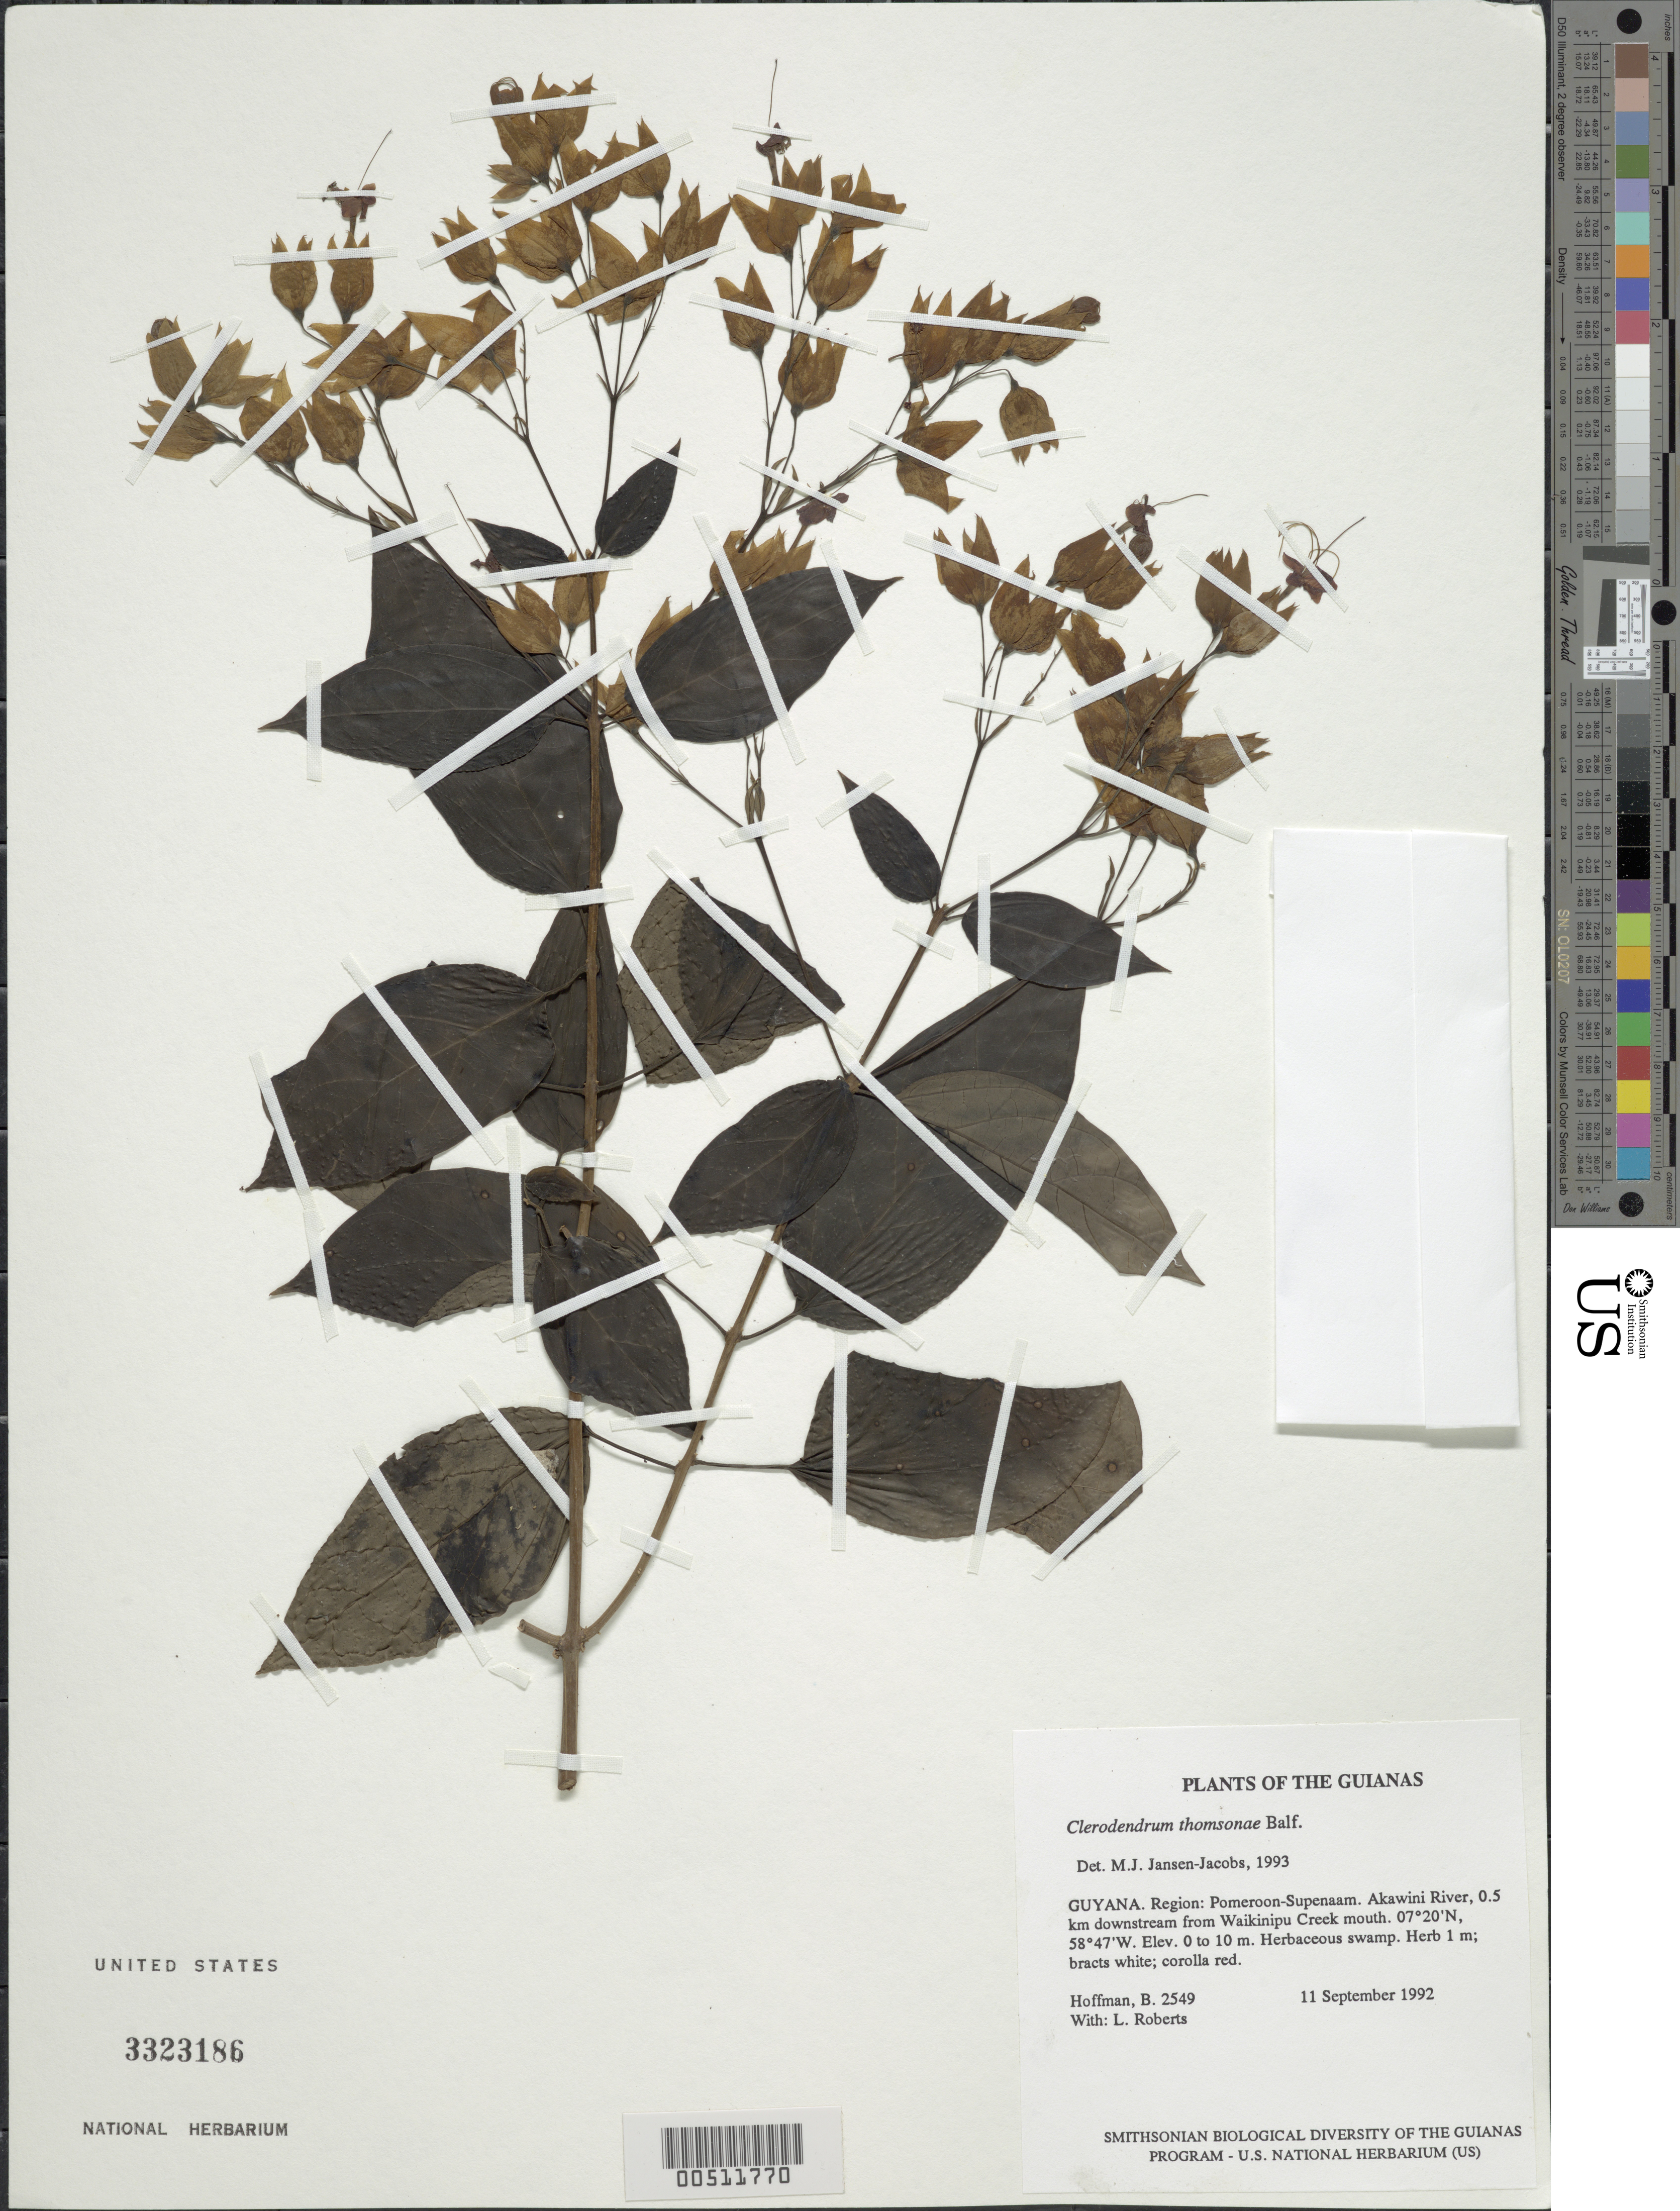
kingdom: Plantae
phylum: Tracheophyta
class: Magnoliopsida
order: Lamiales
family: Lamiaceae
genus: Clerodendrum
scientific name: Clerodendrum thomsoniae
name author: Balf.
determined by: Jansen-Jacobs, M. J., (U), Nationaal Herbarium Nederland, Utrecht University branch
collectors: B. Hoffman & L. Roberts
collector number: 2549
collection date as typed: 11 September 1992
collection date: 1992-09-11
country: Guyana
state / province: Pomeroon-Supenaam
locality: Akawini River, 0.5 km downstream from Waikinipu Creek mouth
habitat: Herbaceous swamp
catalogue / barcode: US 3323186